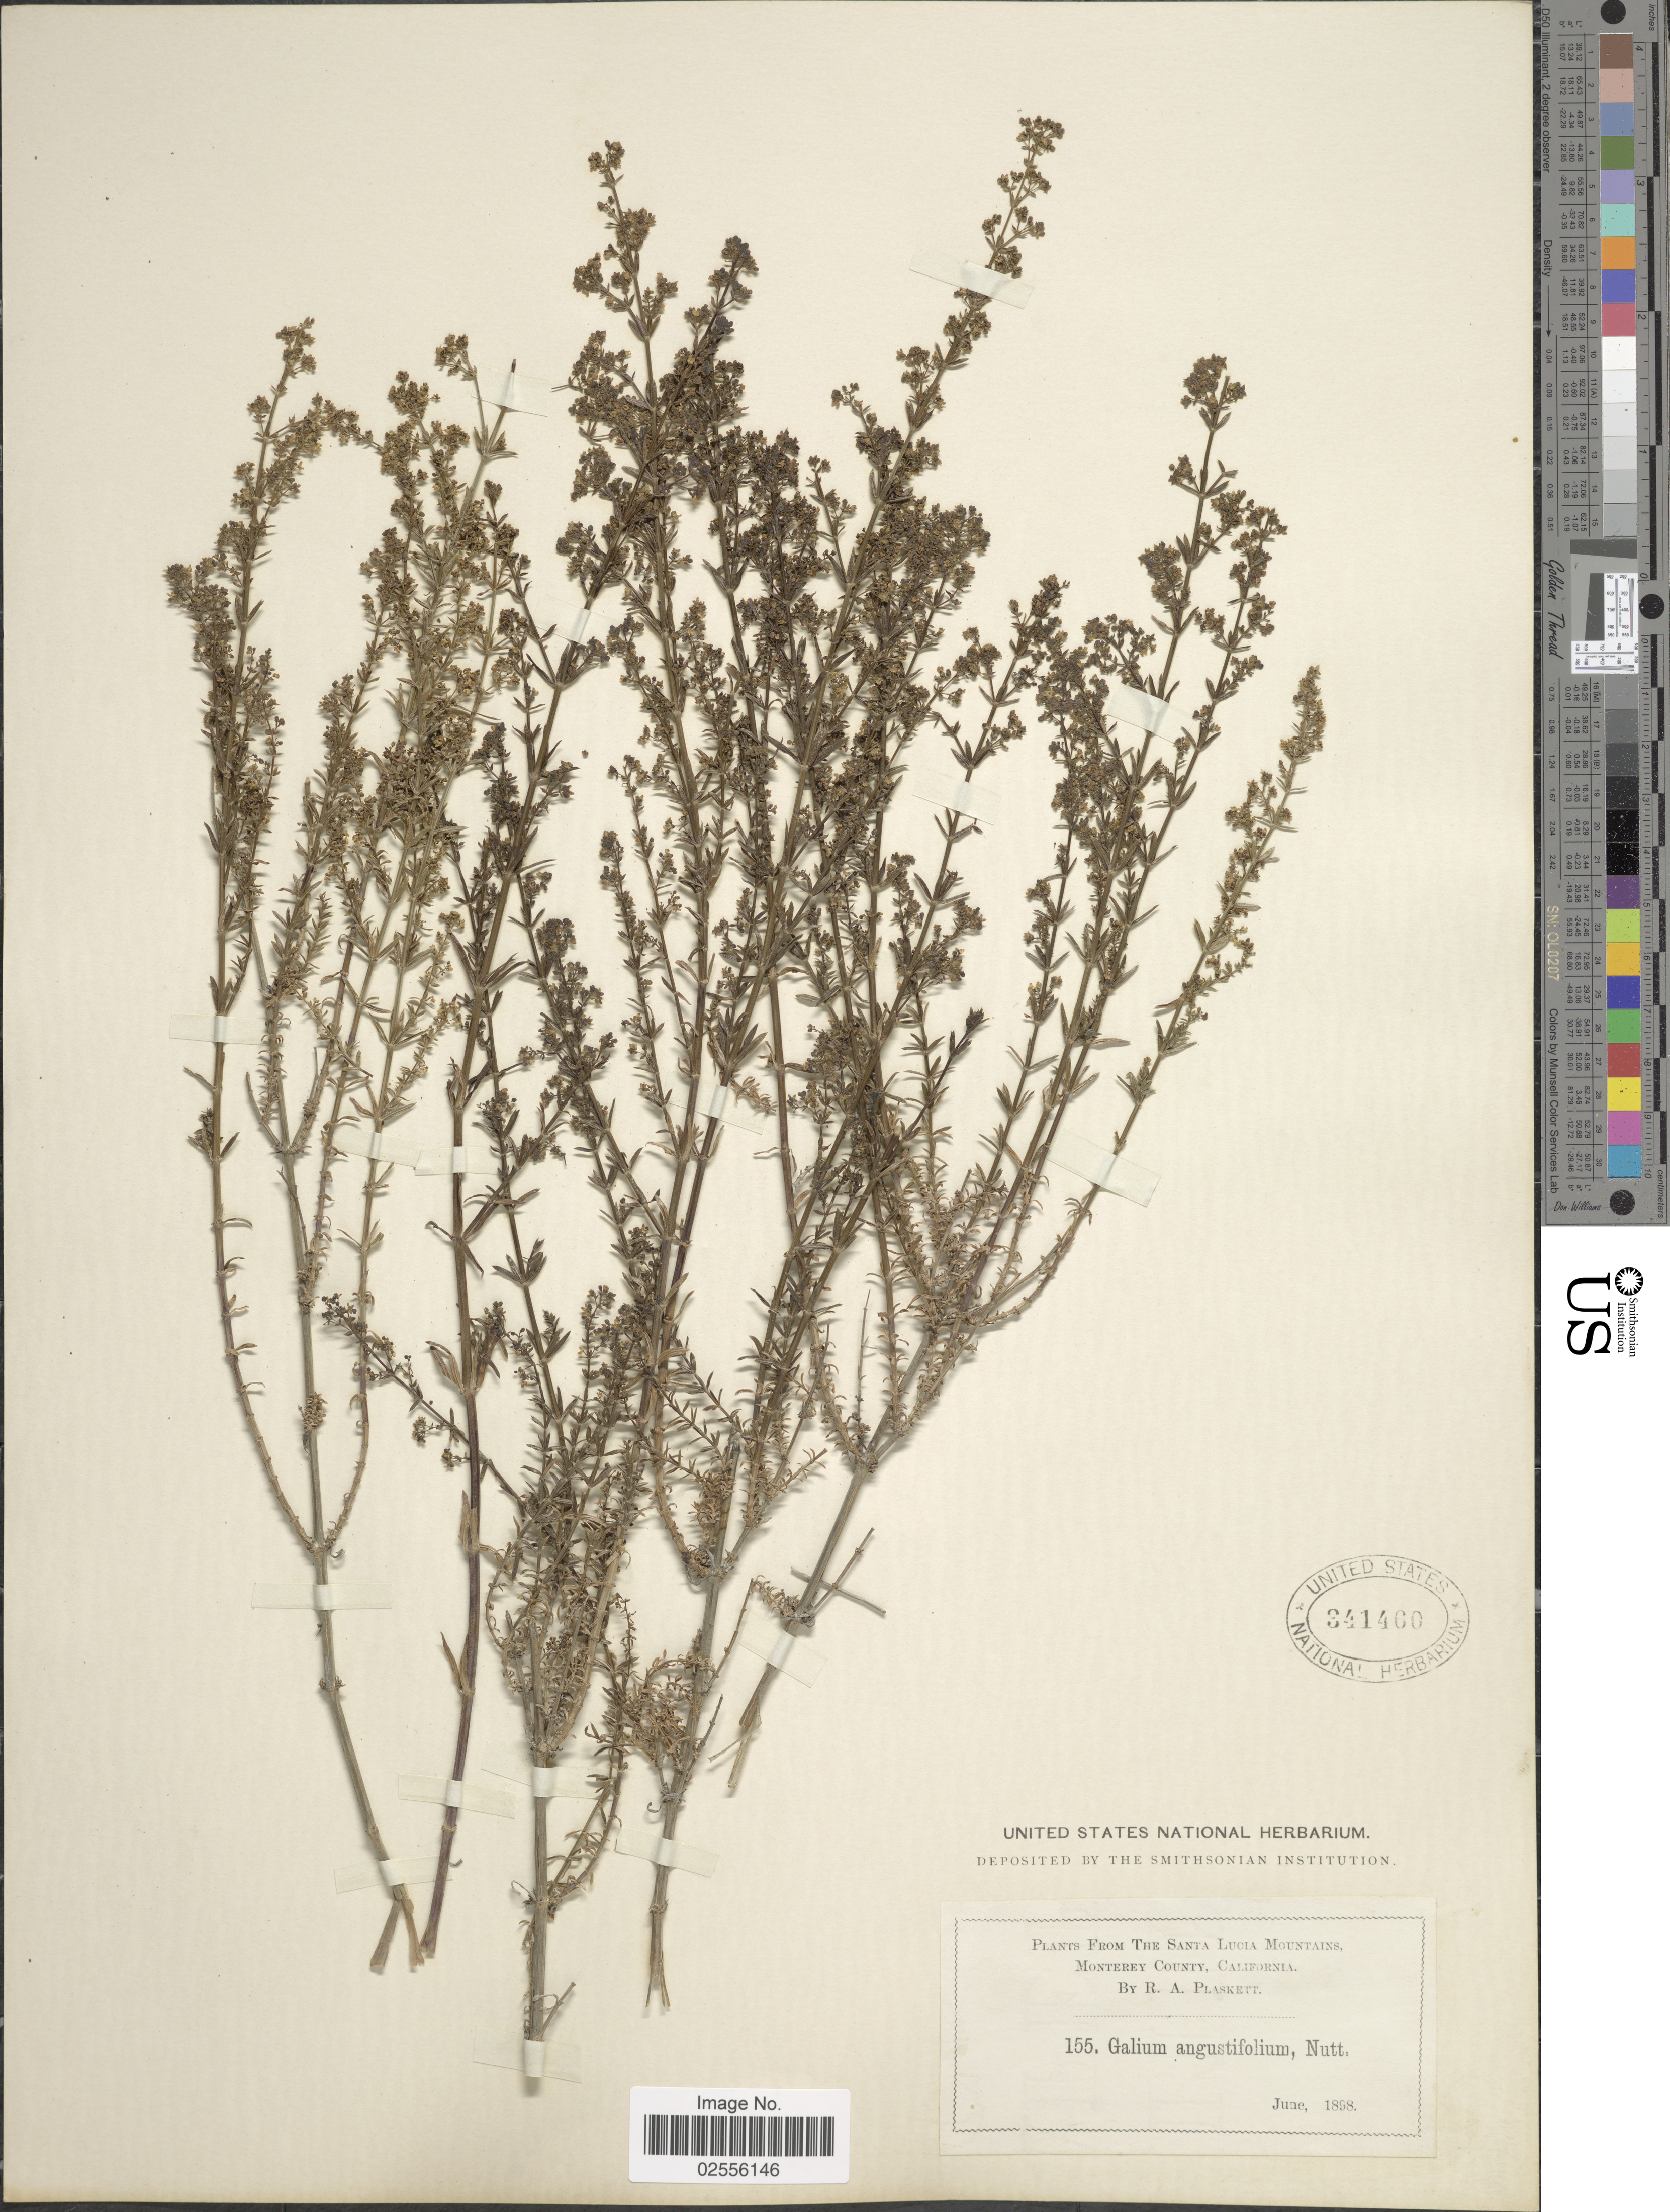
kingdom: Plantae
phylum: Tracheophyta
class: Magnoliopsida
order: Gentianales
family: Rubiaceae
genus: Galium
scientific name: Galium angustifolium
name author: Nutt.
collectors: R. Plaskett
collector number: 155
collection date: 1898-06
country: United States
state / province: California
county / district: Monterey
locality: The Santa Lucia Mountains, Monterrey County.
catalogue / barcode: US 341460